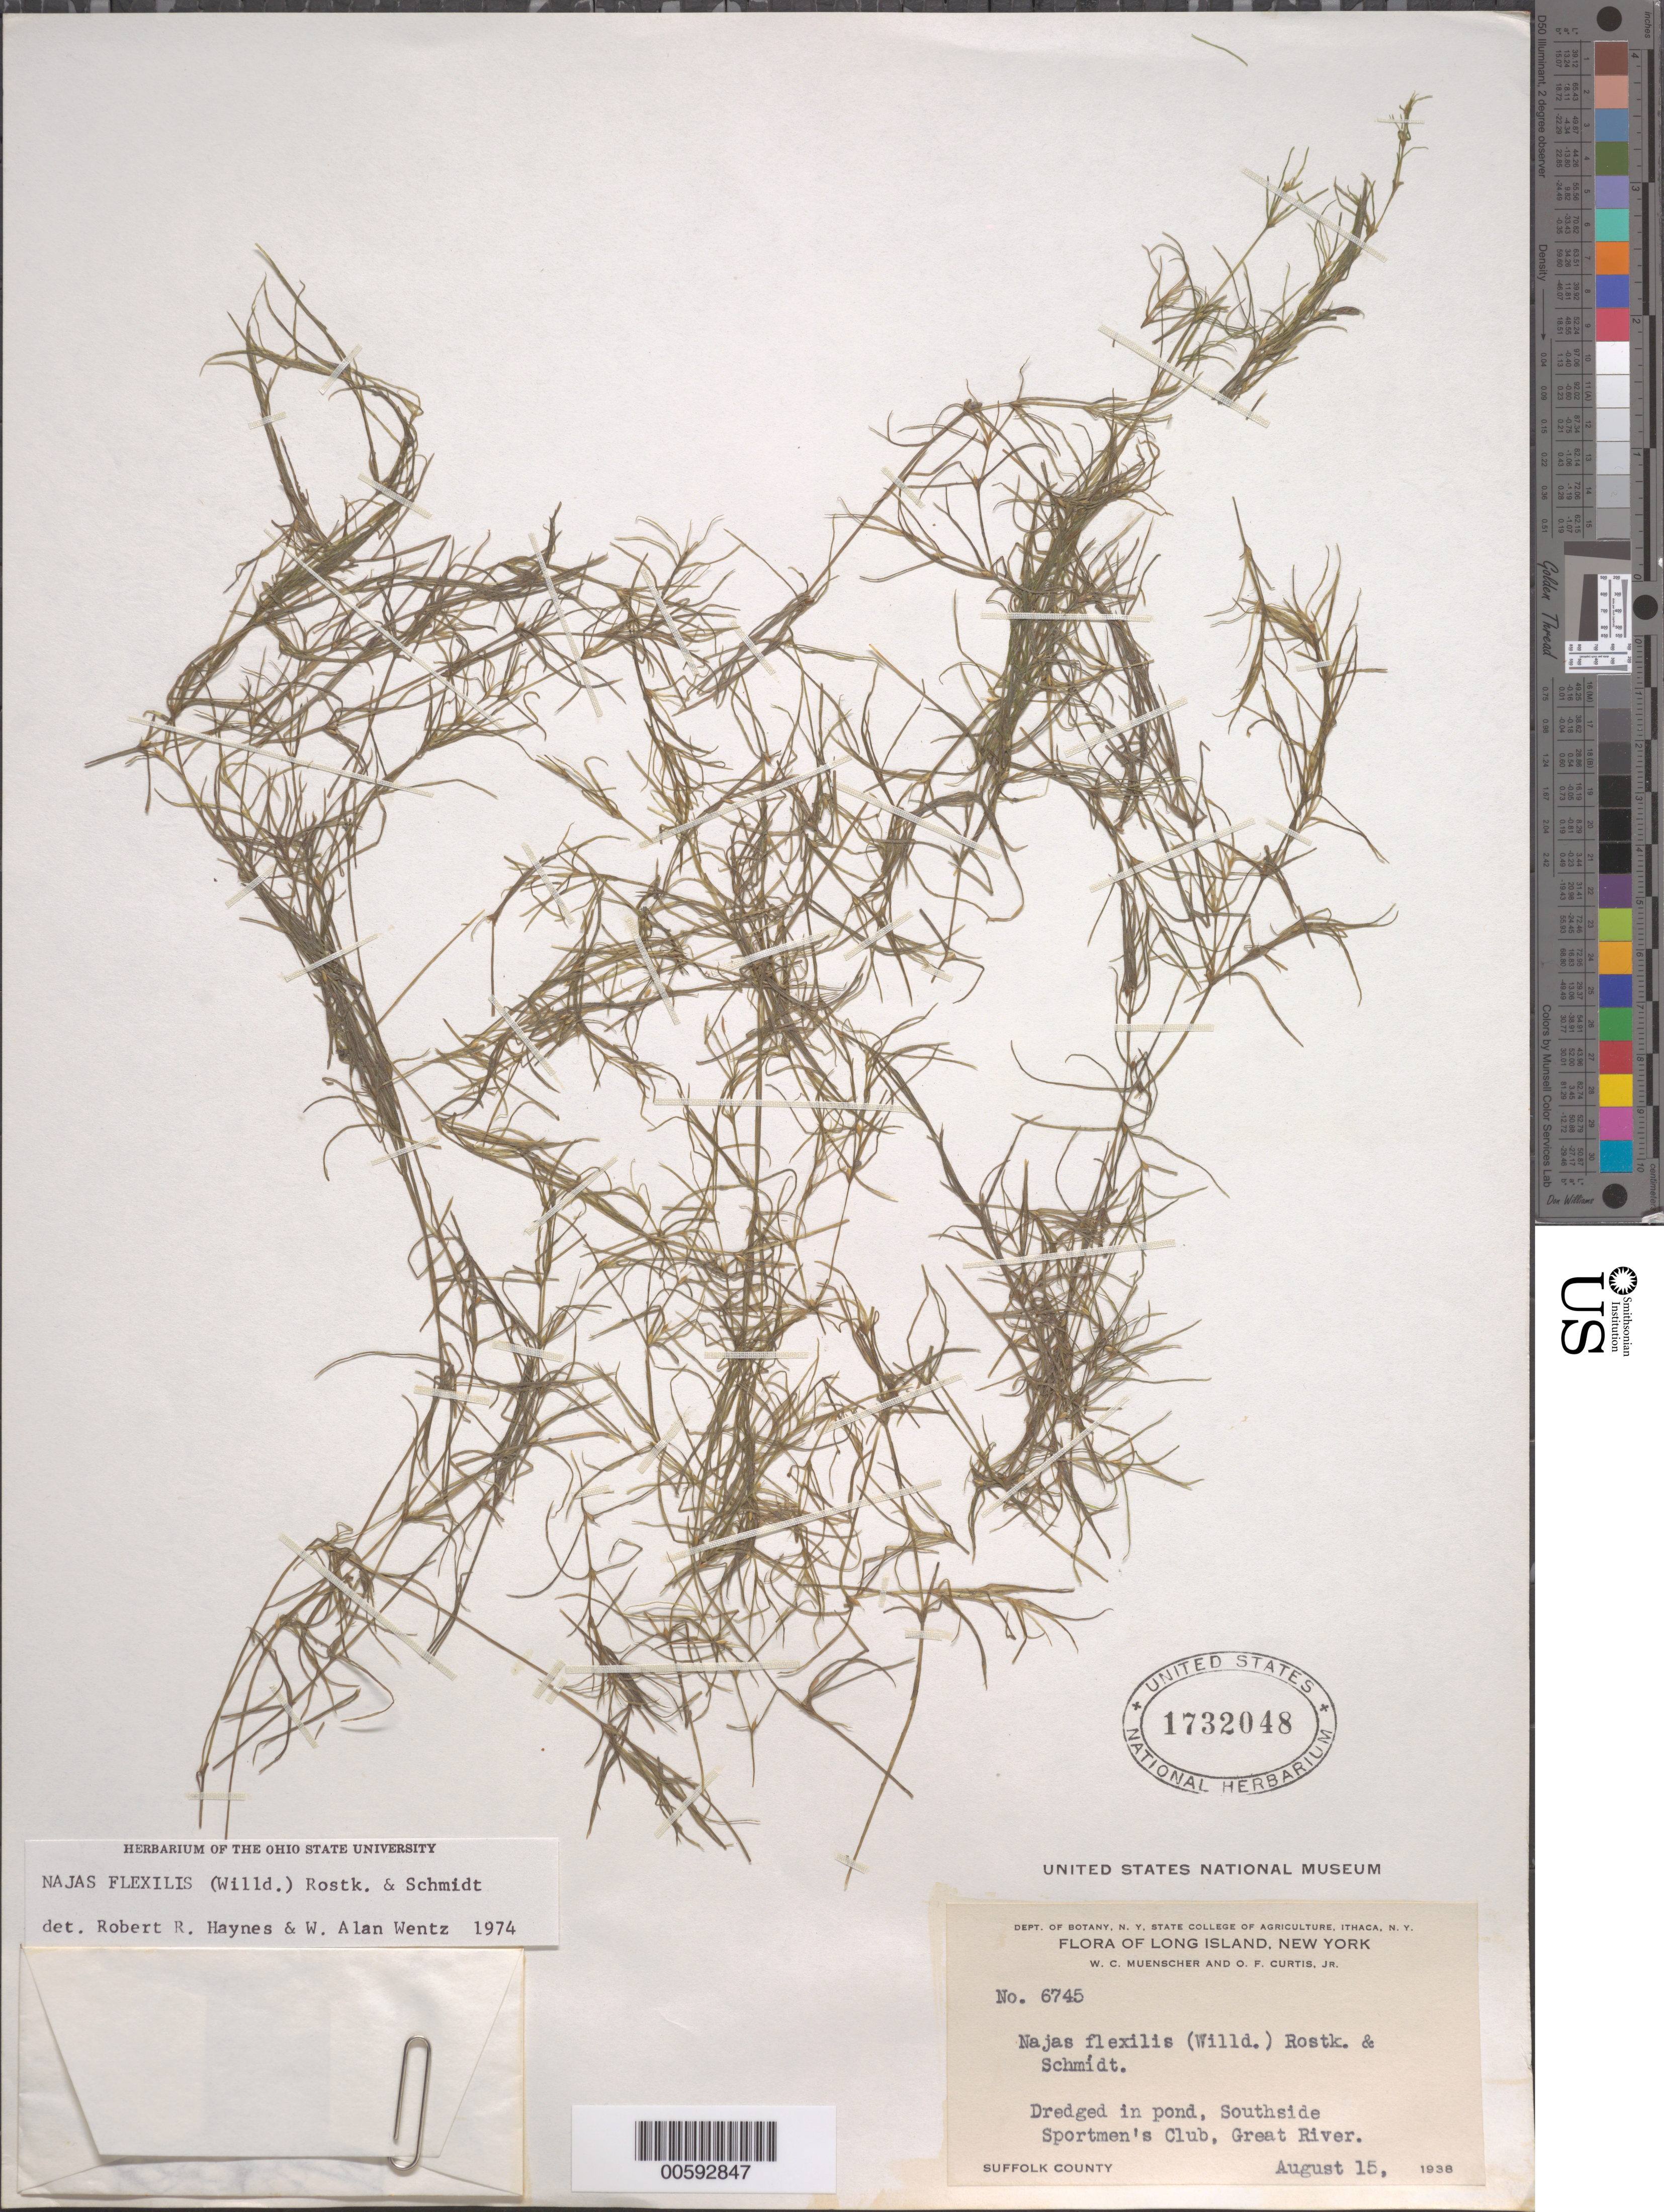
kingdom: Plantae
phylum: Tracheophyta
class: Liliopsida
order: Alismatales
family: Hydrocharitaceae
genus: Najas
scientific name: Najas flexilis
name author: (Willd.) Rostk. & Schmidt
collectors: W. Muenscher & O. Curtis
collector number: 6745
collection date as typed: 15 Aug 1938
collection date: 1938-08-15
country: United States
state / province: New York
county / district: Suffolk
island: Long Island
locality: Sportmen's Club, Great River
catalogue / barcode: US 1732048